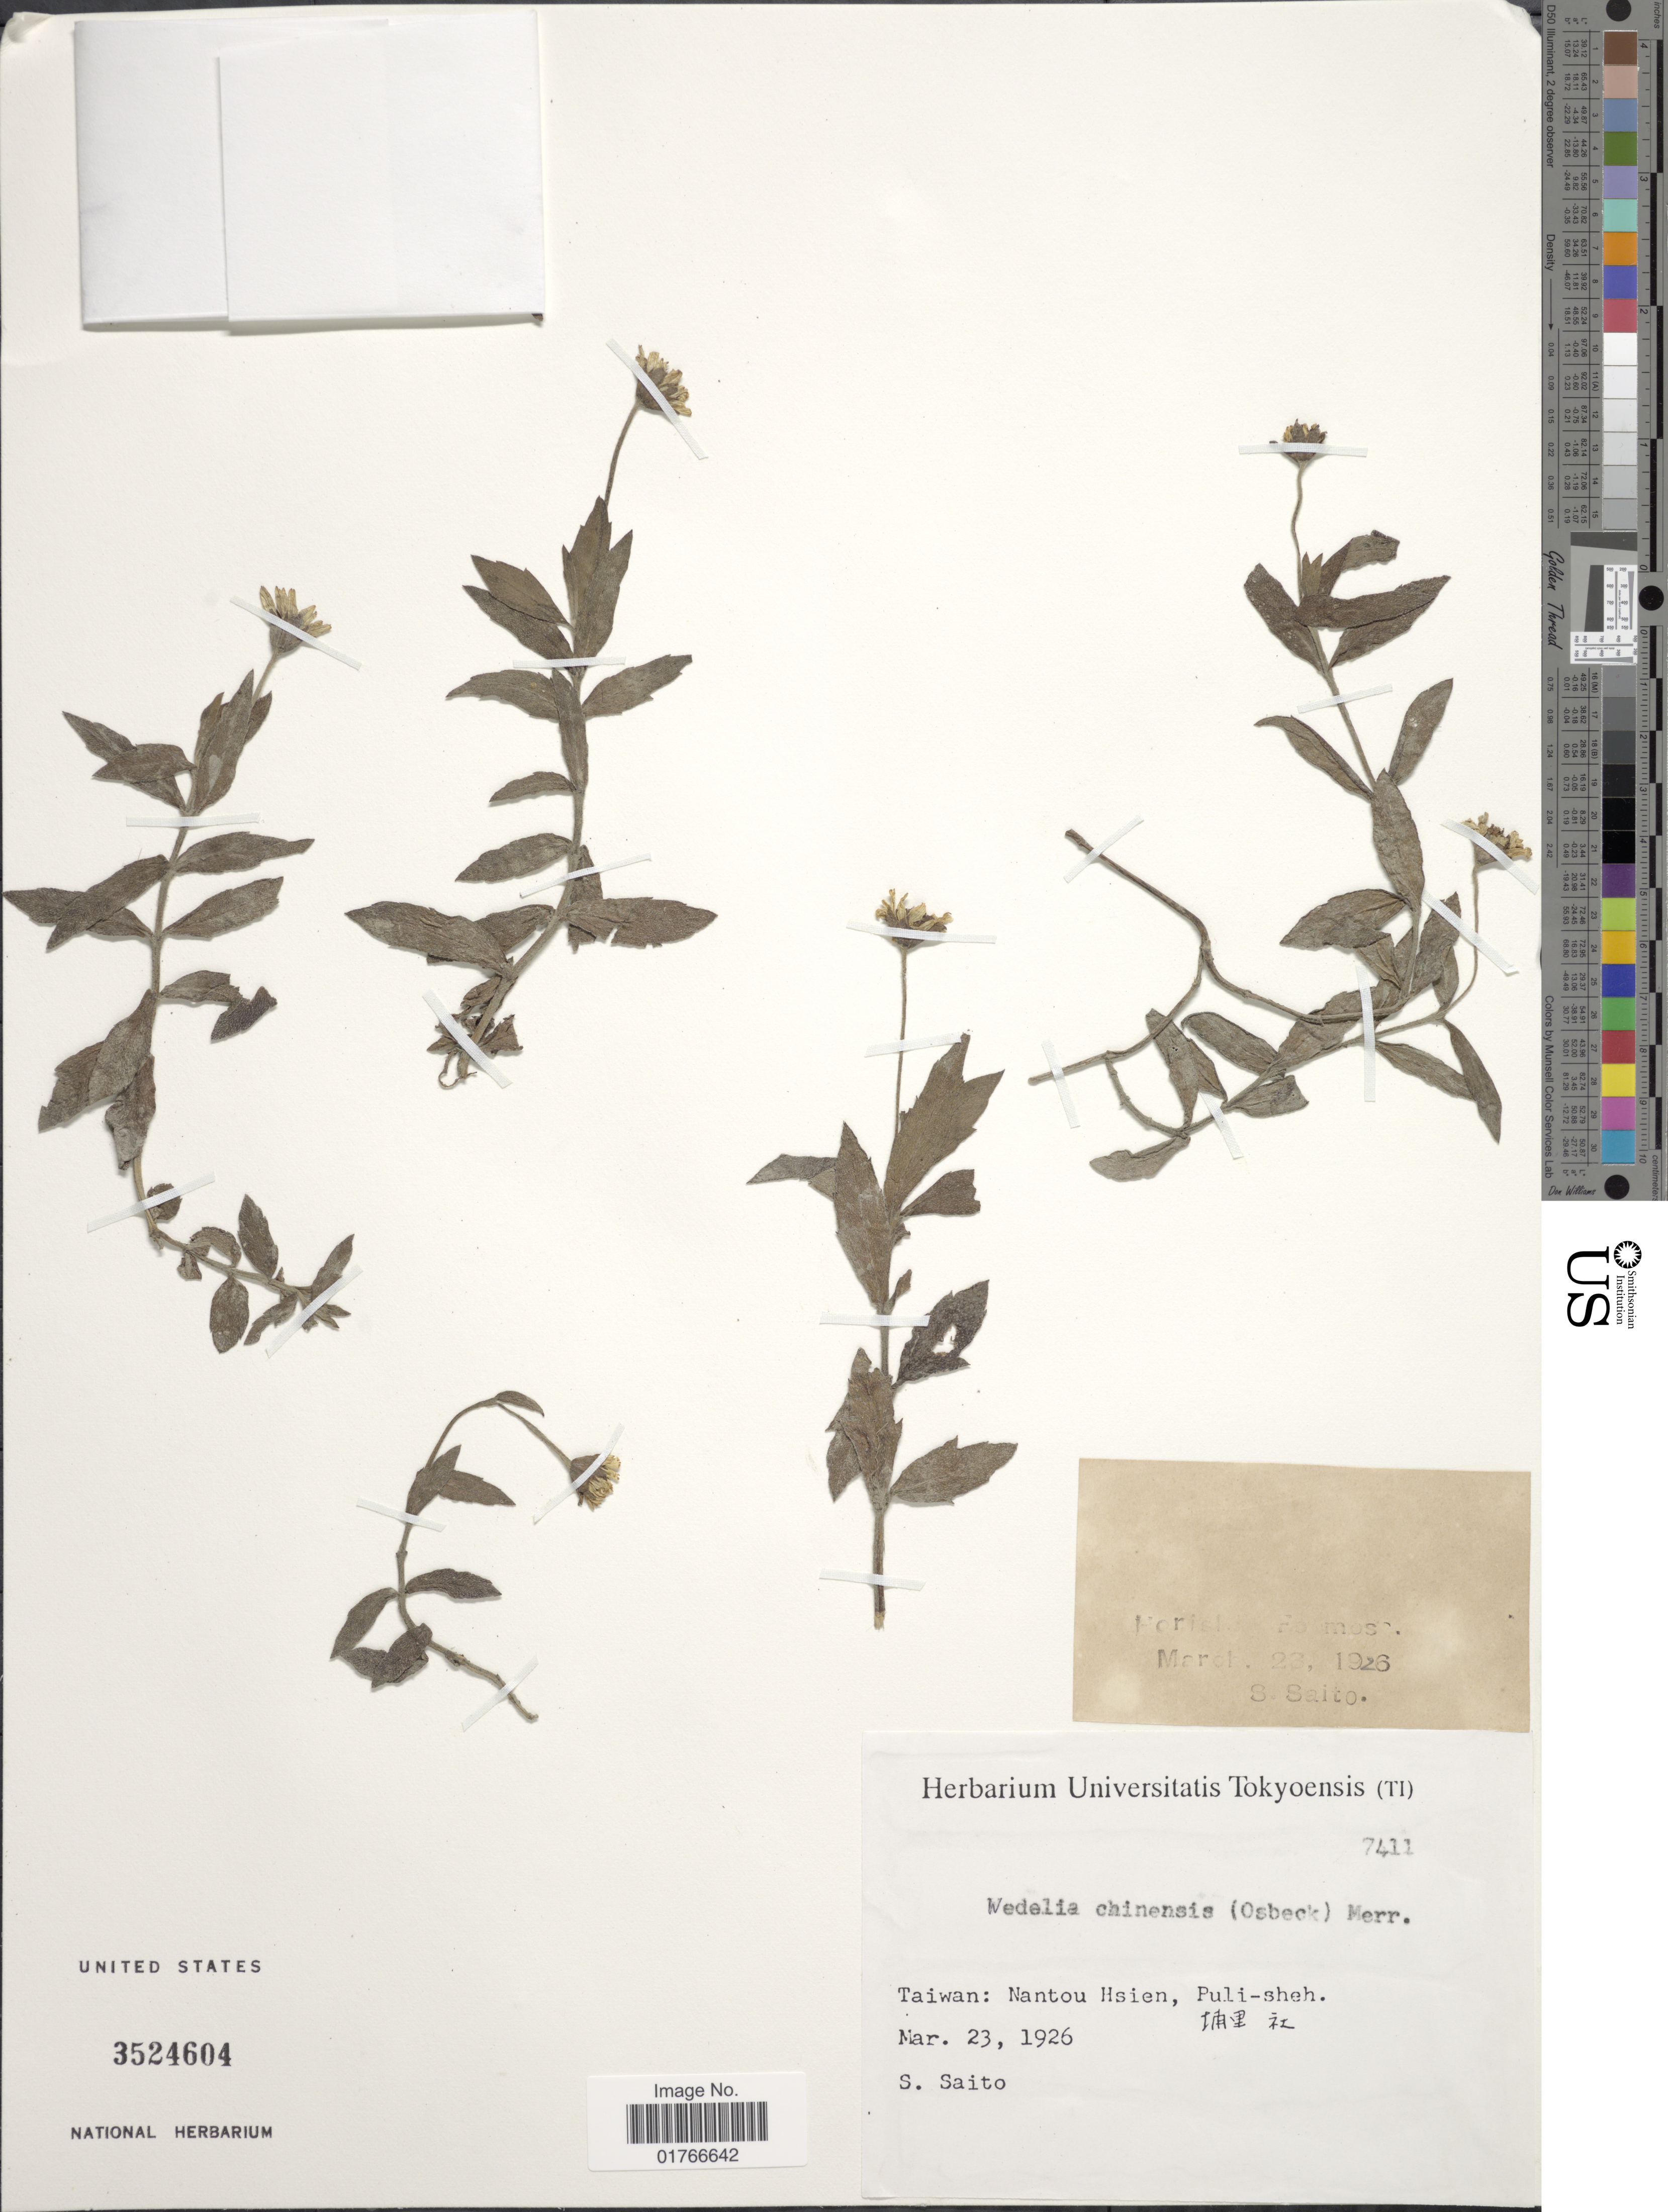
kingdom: Plantae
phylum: Tracheophyta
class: Magnoliopsida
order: Asterales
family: Asteraceae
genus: Sphagneticola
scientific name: Sphagneticola calendulacea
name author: (L.) Pruski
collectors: S. Saito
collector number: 7411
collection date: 1926-03-23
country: Taiwan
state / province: Nantou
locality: Nantou Hsien, Puli-sheh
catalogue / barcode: US 3524604